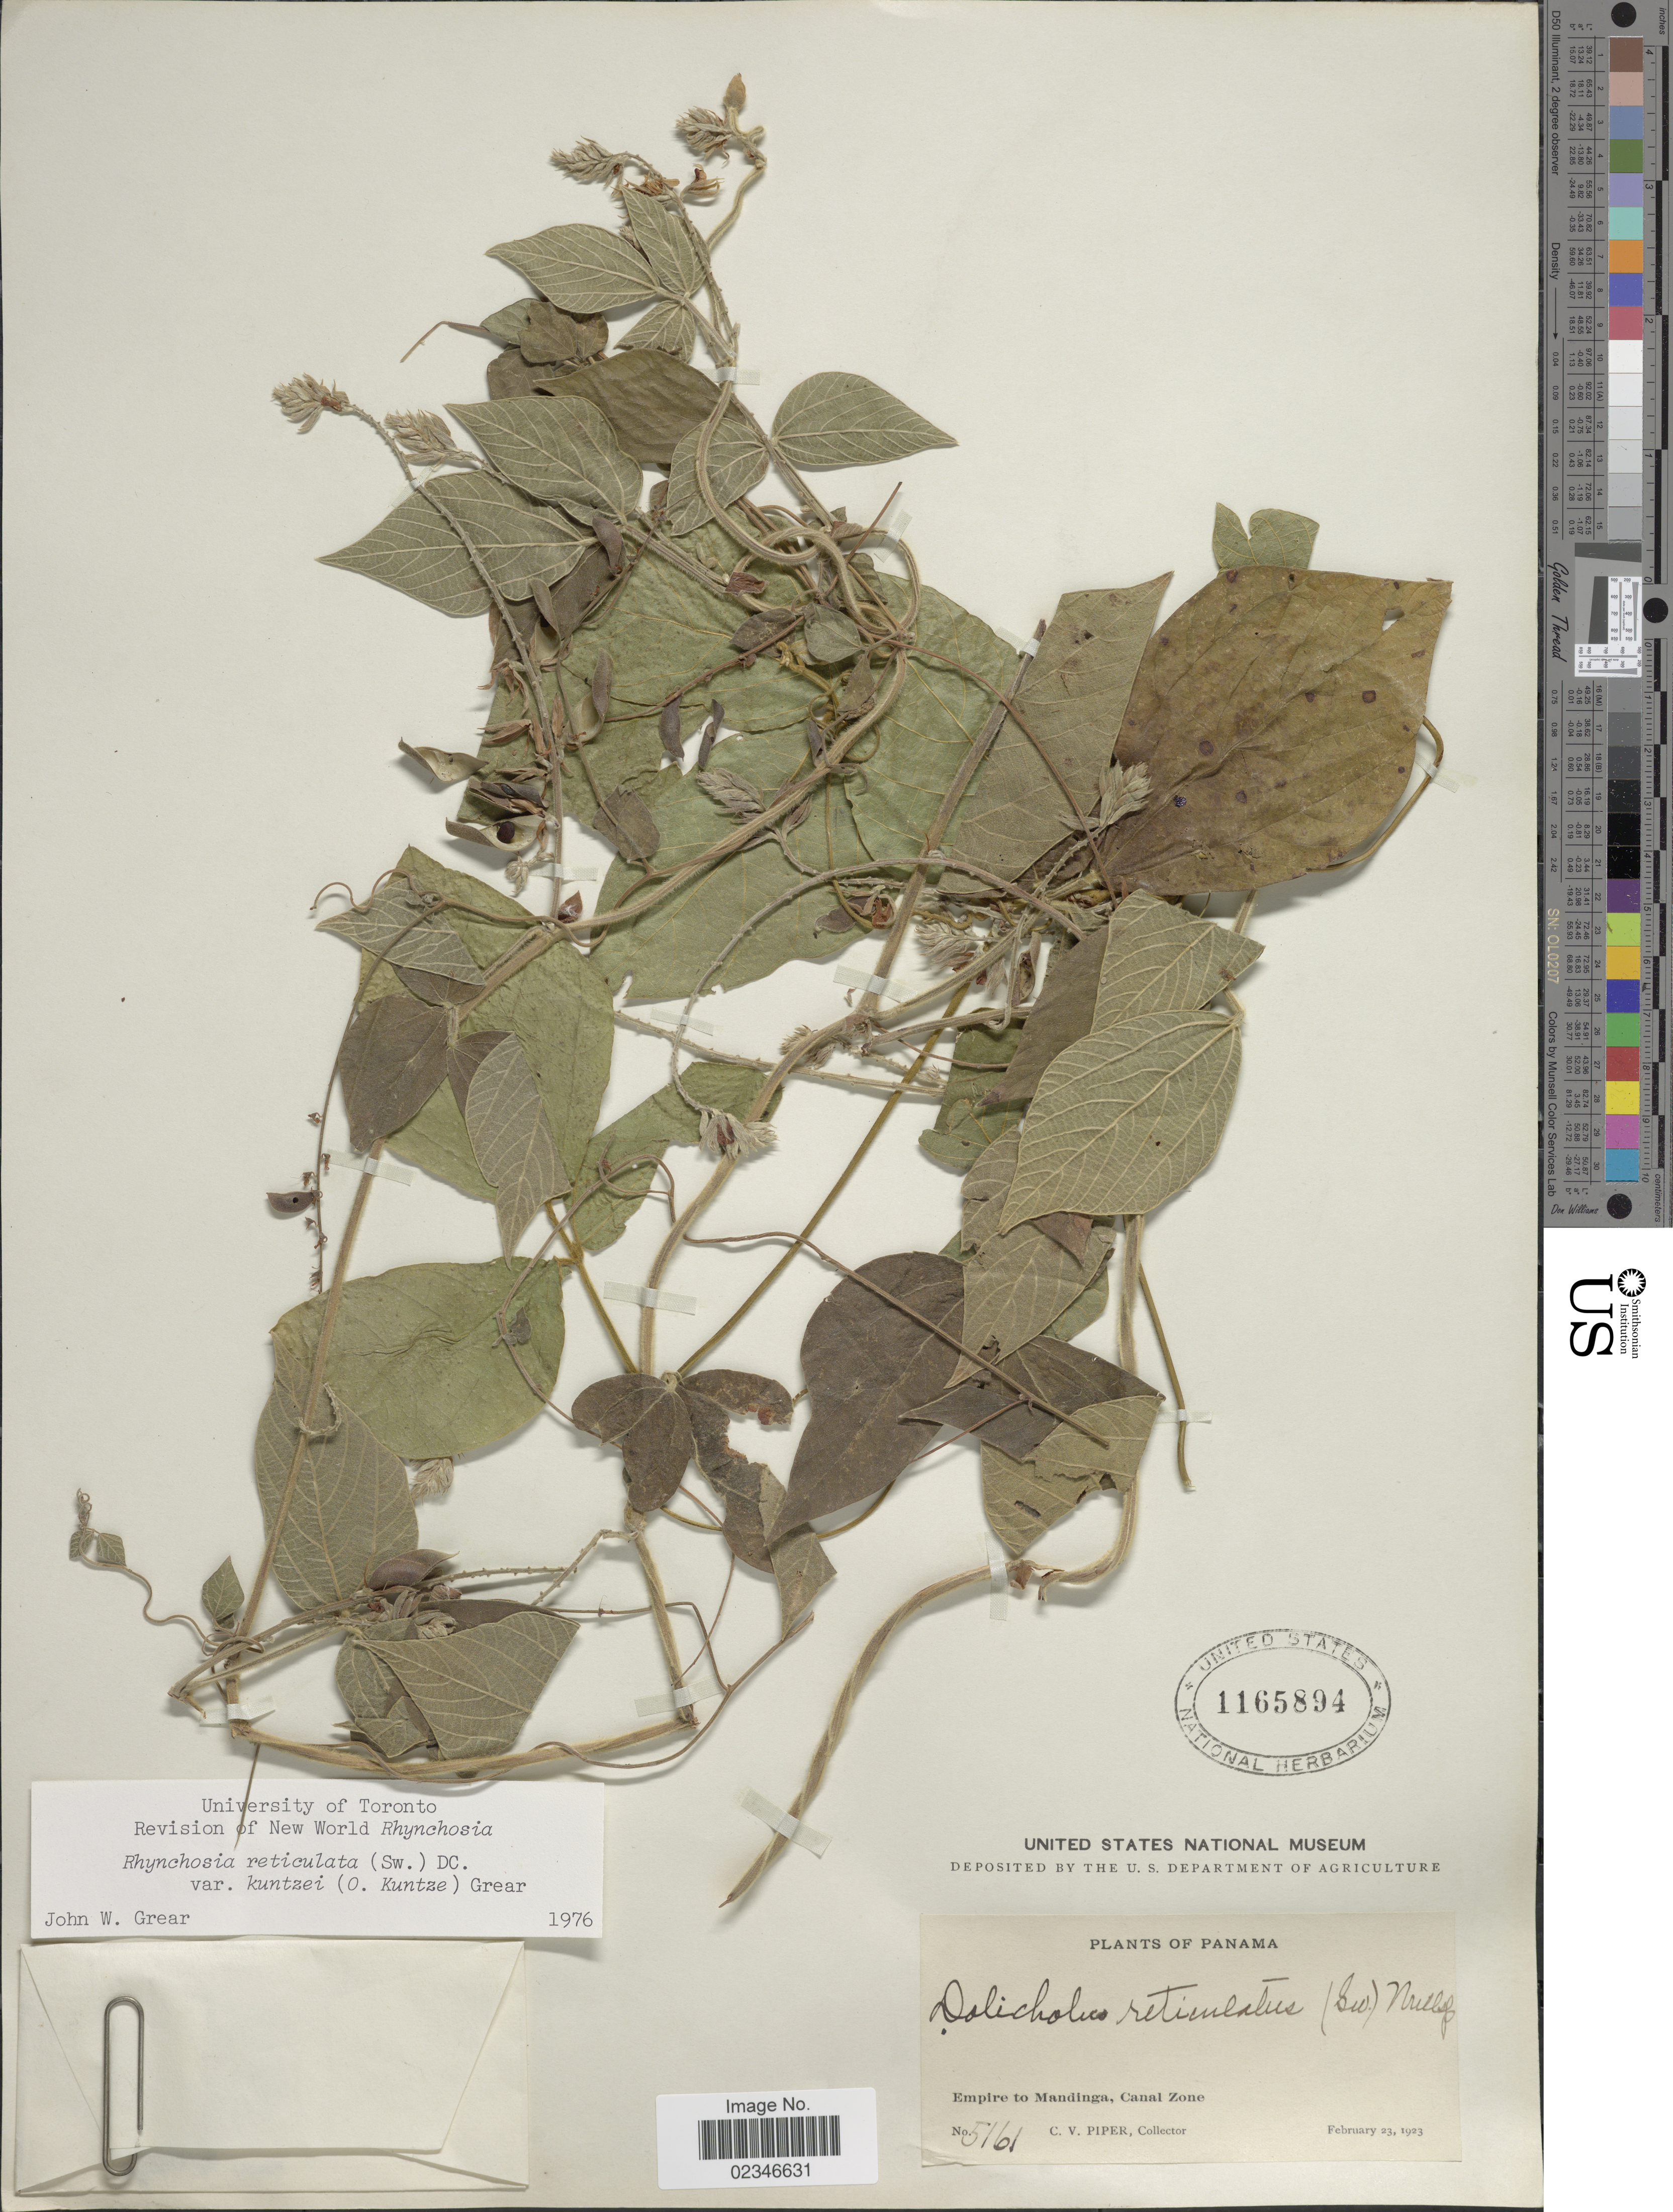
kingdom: Plantae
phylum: Tracheophyta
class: Magnoliopsida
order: Fabales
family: Fabaceae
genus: Rhynchosia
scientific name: Rhynchosia reticulata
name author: (Sw.) DC.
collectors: C. V. Piper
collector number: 5161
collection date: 1923-02-23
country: Panama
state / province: Colón / Panamá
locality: Empire to Mandinga, Canal Zone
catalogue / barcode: US 1165894